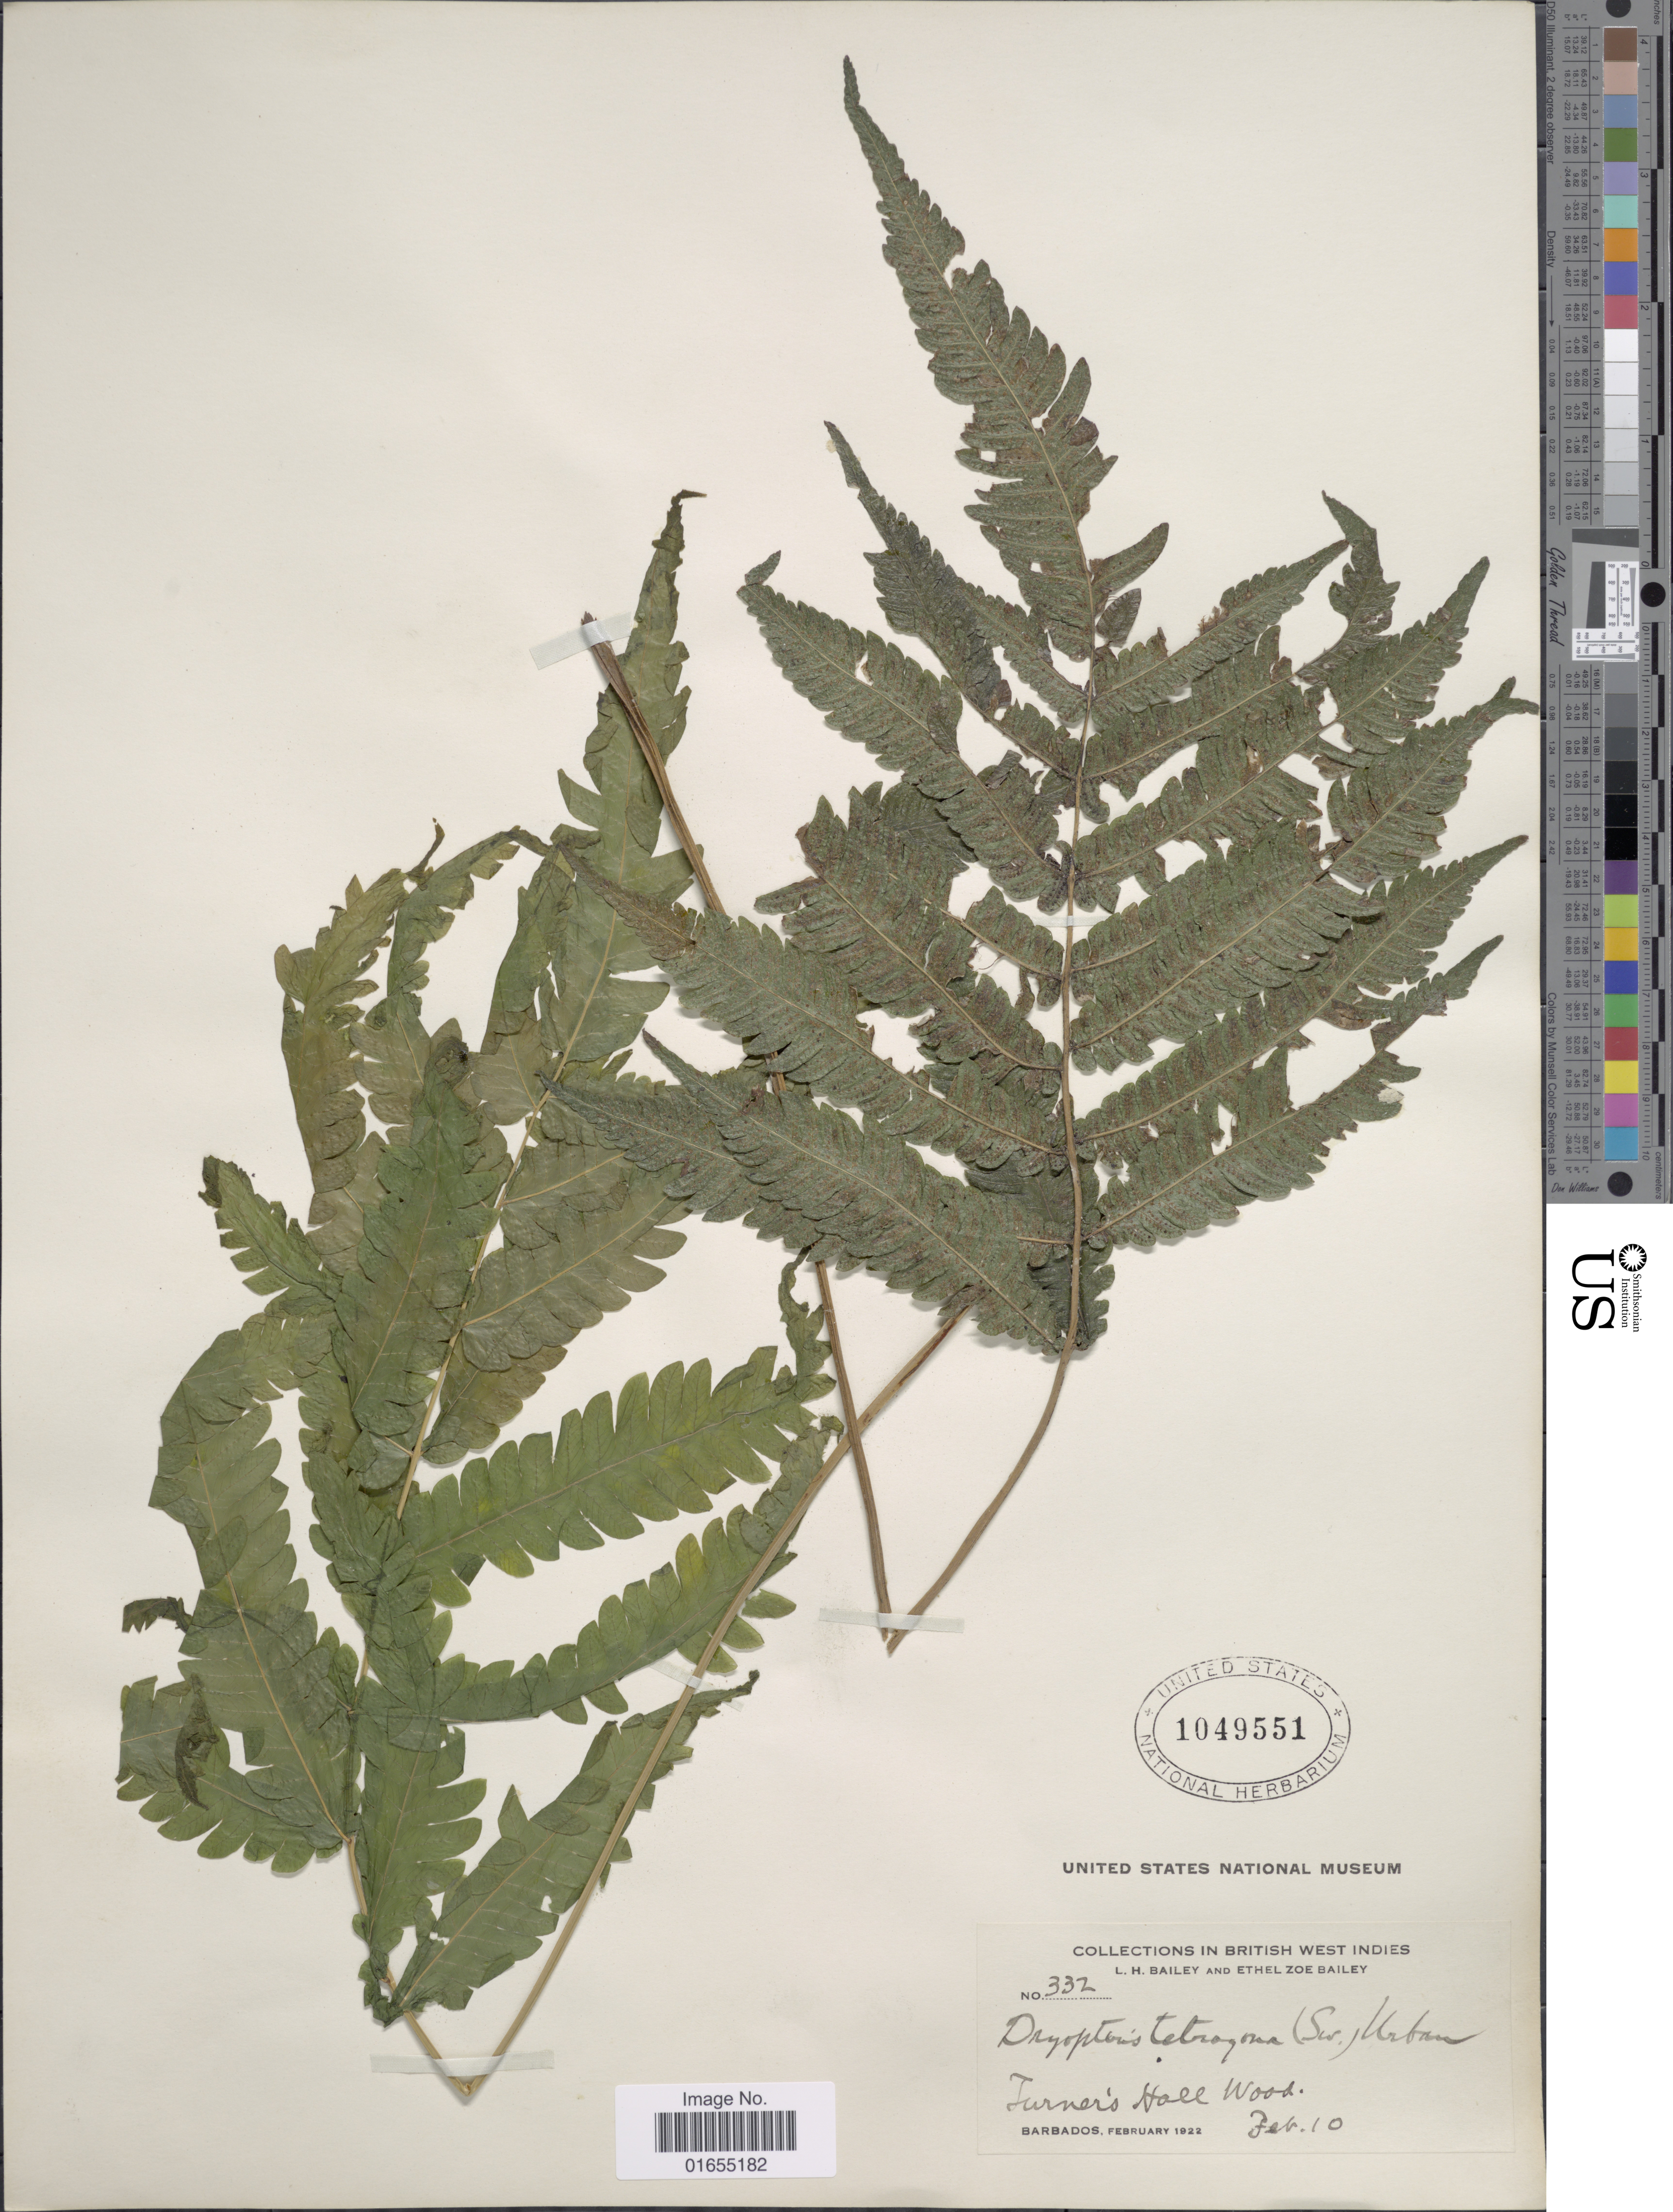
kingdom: Plantae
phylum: Tracheophyta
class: Polypodiopsida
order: Polypodiales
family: Thelypteridaceae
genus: Goniopteris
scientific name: Goniopteris subtetragona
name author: (Link) Vareschi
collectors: L. H. Bailey & E. Z. Bailey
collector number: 332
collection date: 1922-02-10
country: Barbados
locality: Turners Hall Wood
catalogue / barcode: US 1049551